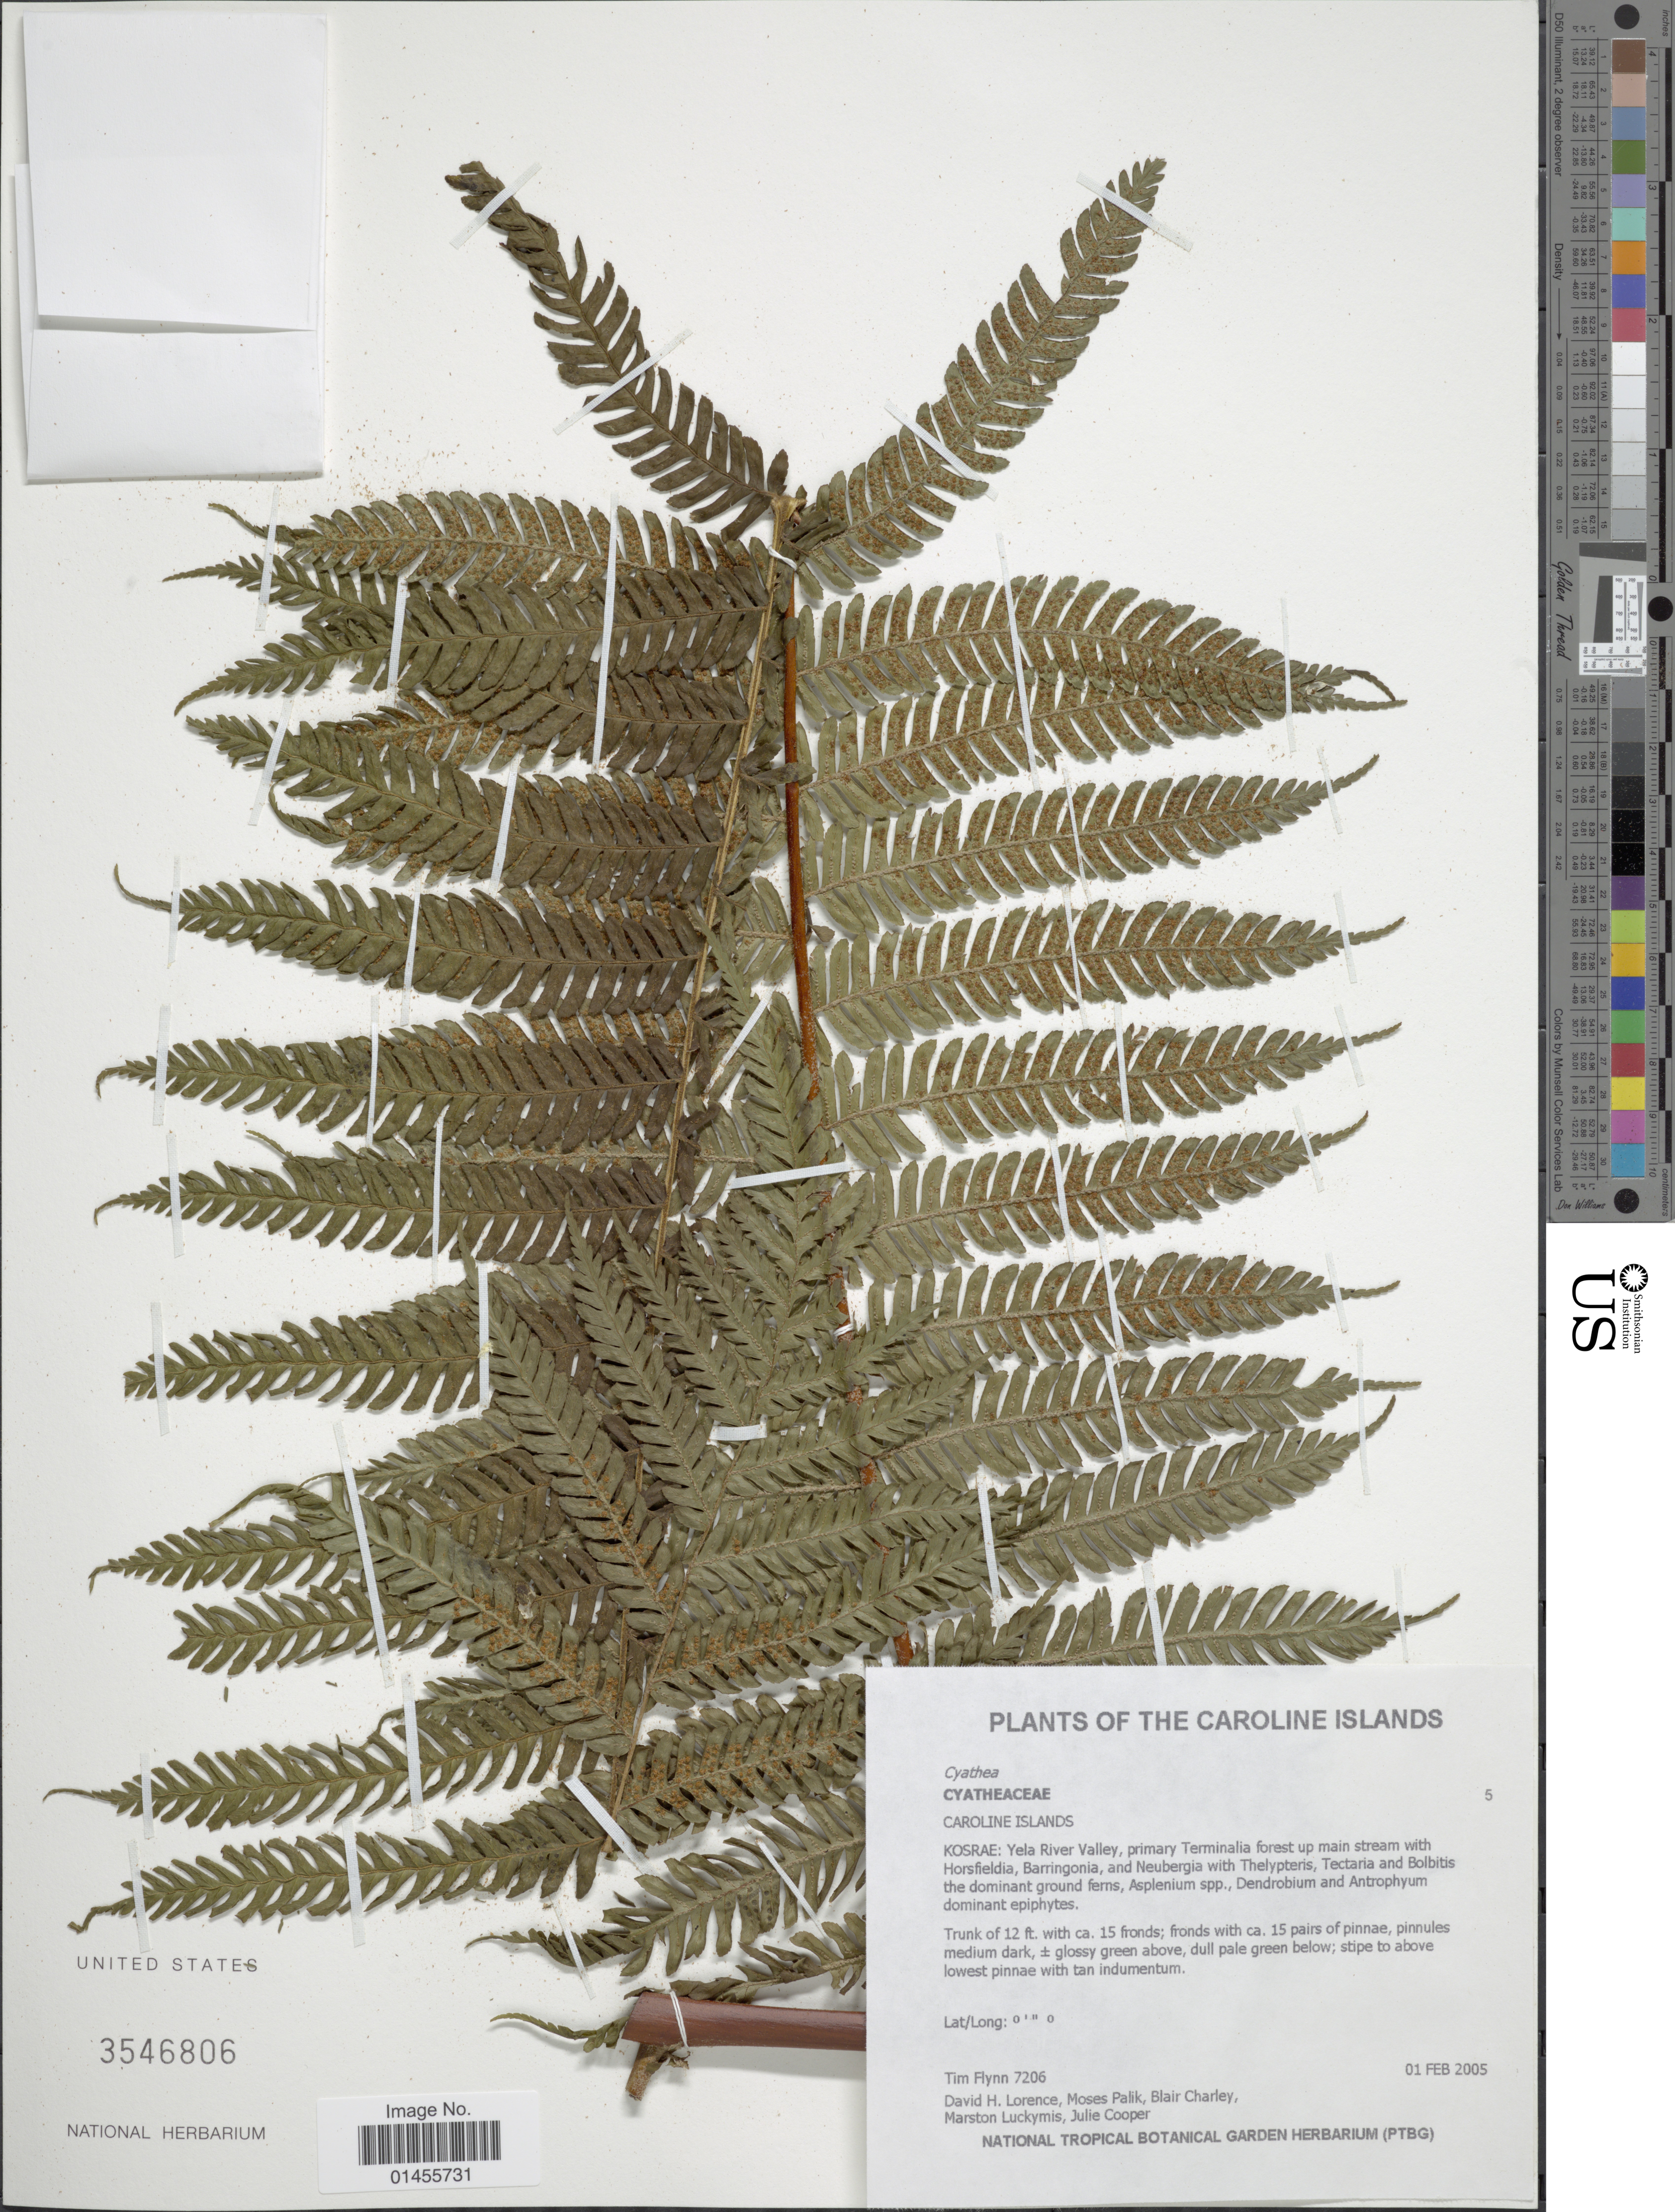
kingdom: Plantae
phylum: Tracheophyta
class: Polypodiopsida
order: Cyatheales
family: Cyatheaceae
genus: Alsophila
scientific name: Alsophila sp.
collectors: T. Flynn, D. Lorence, M. Palik, B. Charley & et al.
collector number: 7206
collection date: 2005-02-01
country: Micronesia, Federated States of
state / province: Kosrae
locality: Caroline Islands. Kosrae: Yela River Valley, Primary Terminalia forest up main stream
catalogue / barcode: US 3546806